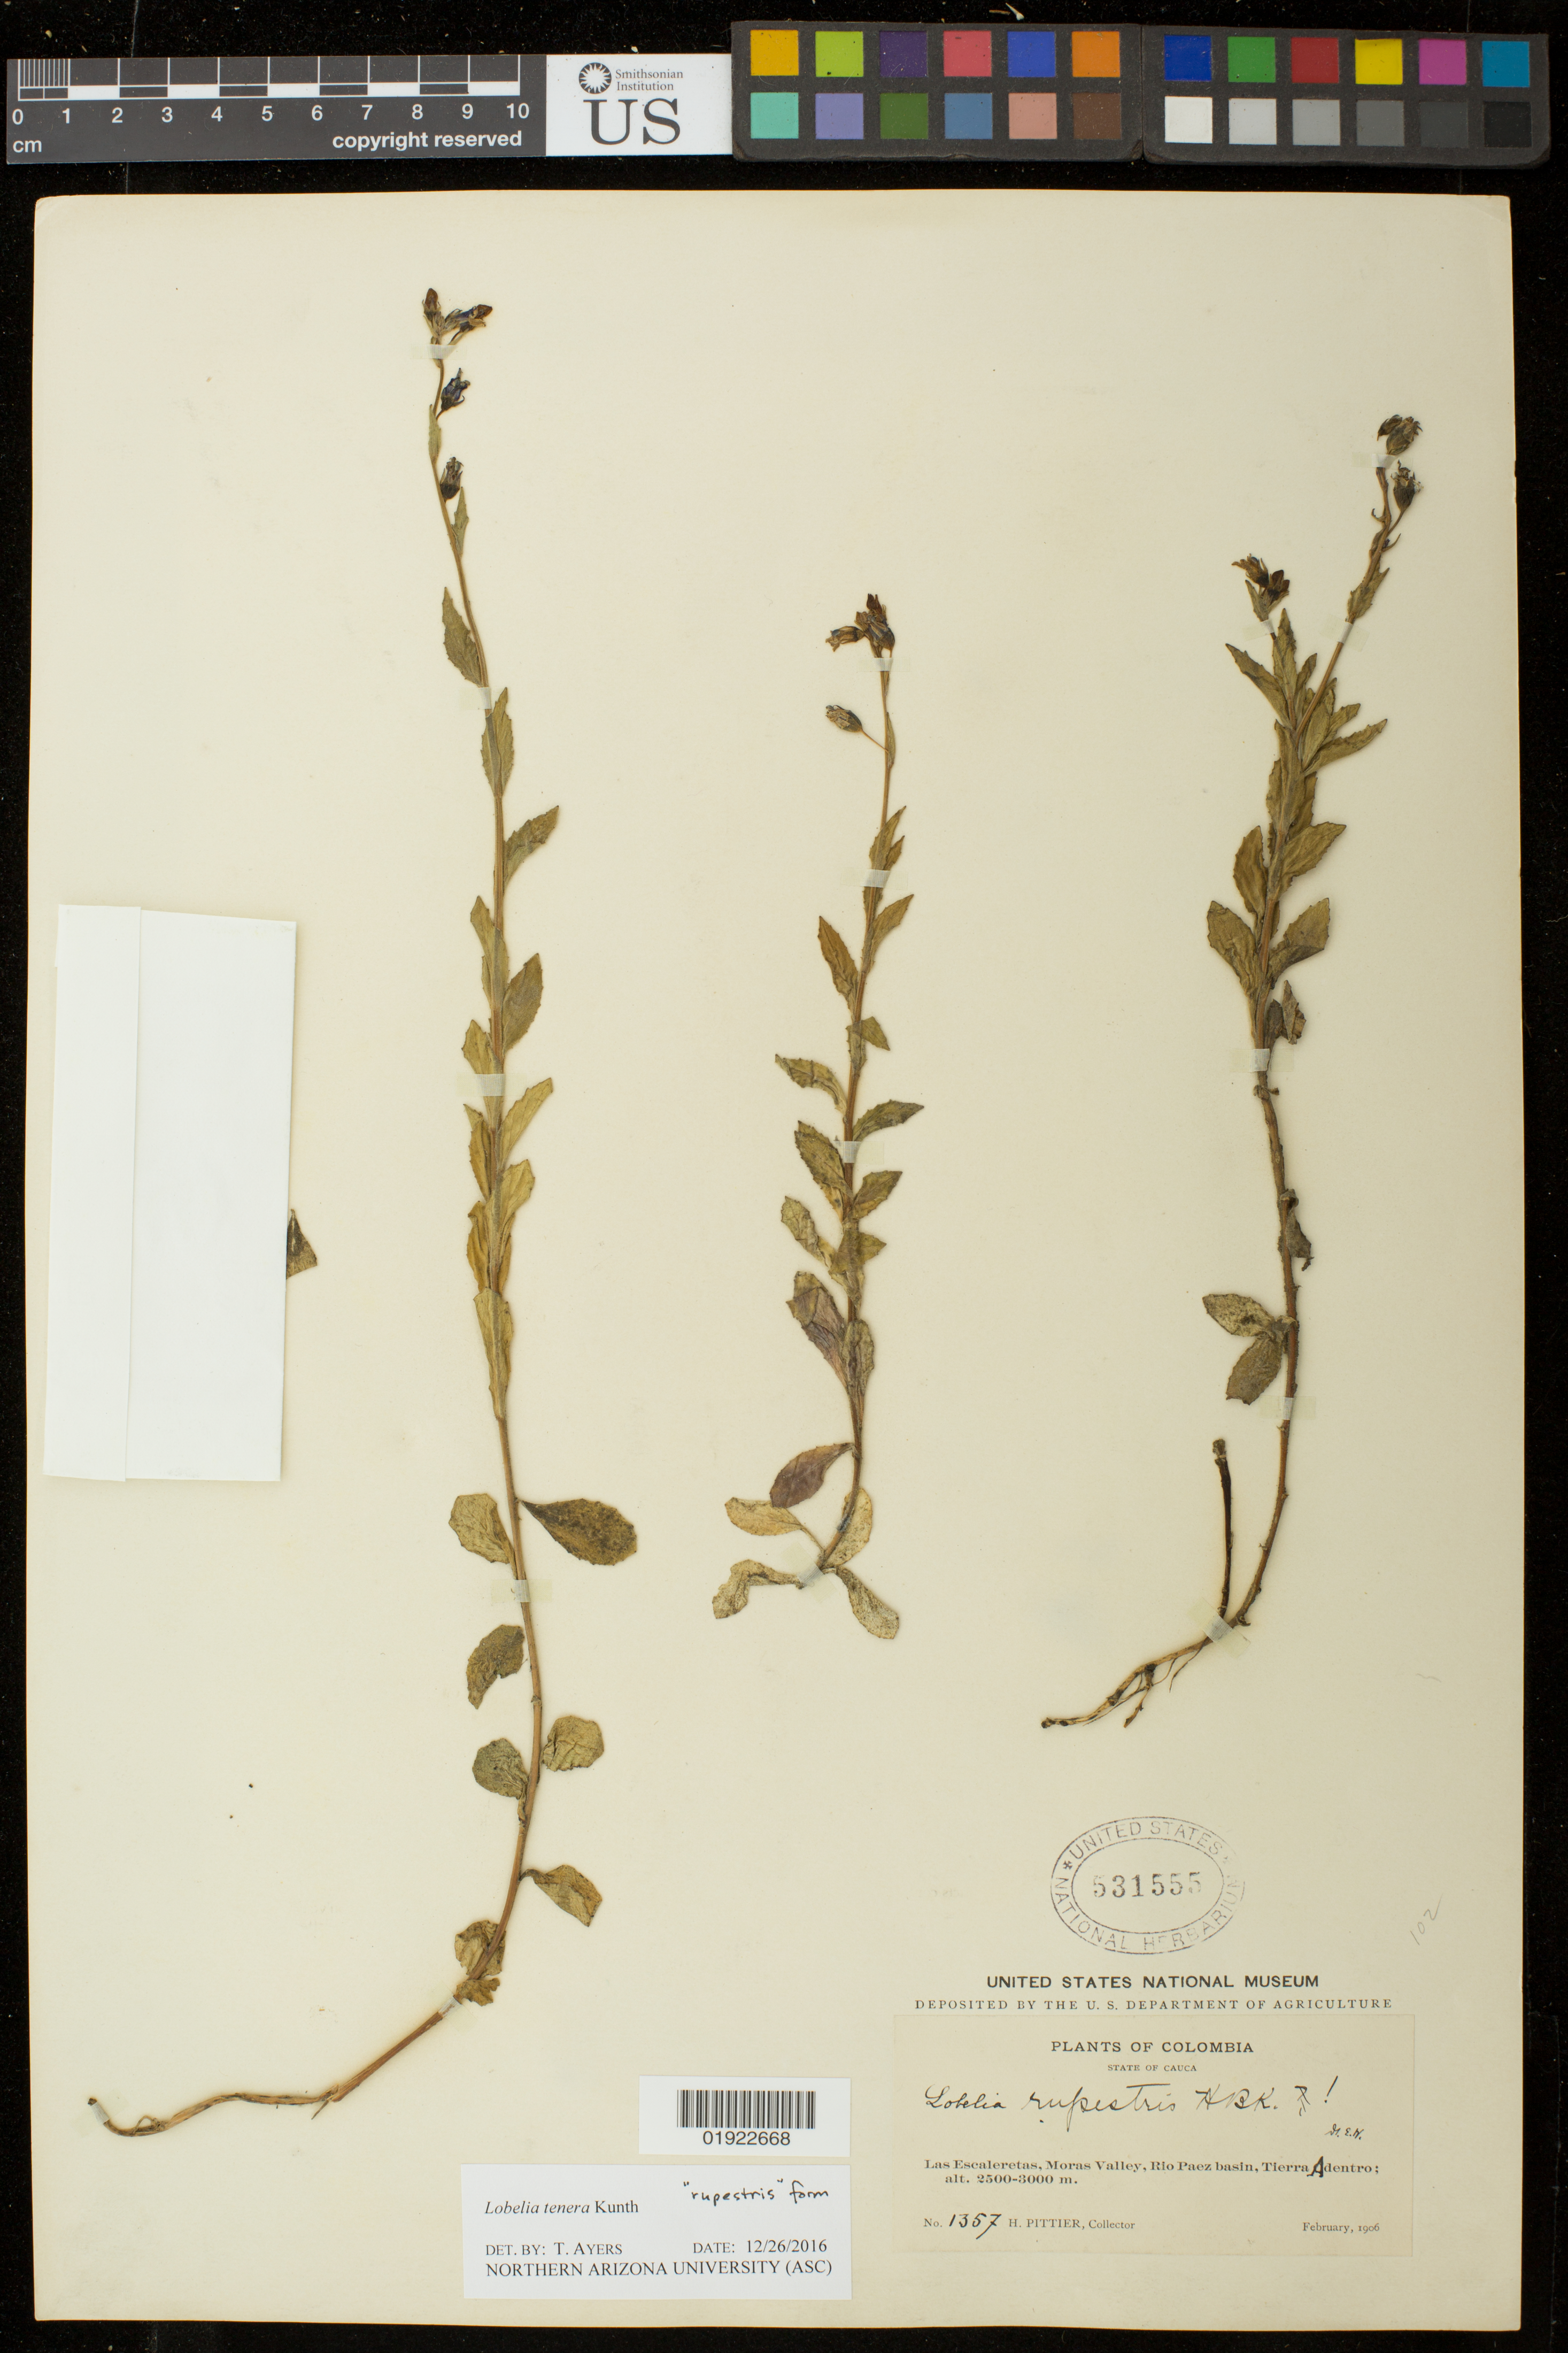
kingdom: Plantae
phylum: Tracheophyta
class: Magnoliopsida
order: Asterales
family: Campanulaceae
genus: Lobelia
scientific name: Lobelia tenera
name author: Kunth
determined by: Ayers, Tina J.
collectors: H. F. Pittier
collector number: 1357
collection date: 1906-02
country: Colombia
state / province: Cauca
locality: Las Escaleretas, Moras Valley, Rio Paez basin, Tierra Adentro.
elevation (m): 2500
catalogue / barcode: US 531555